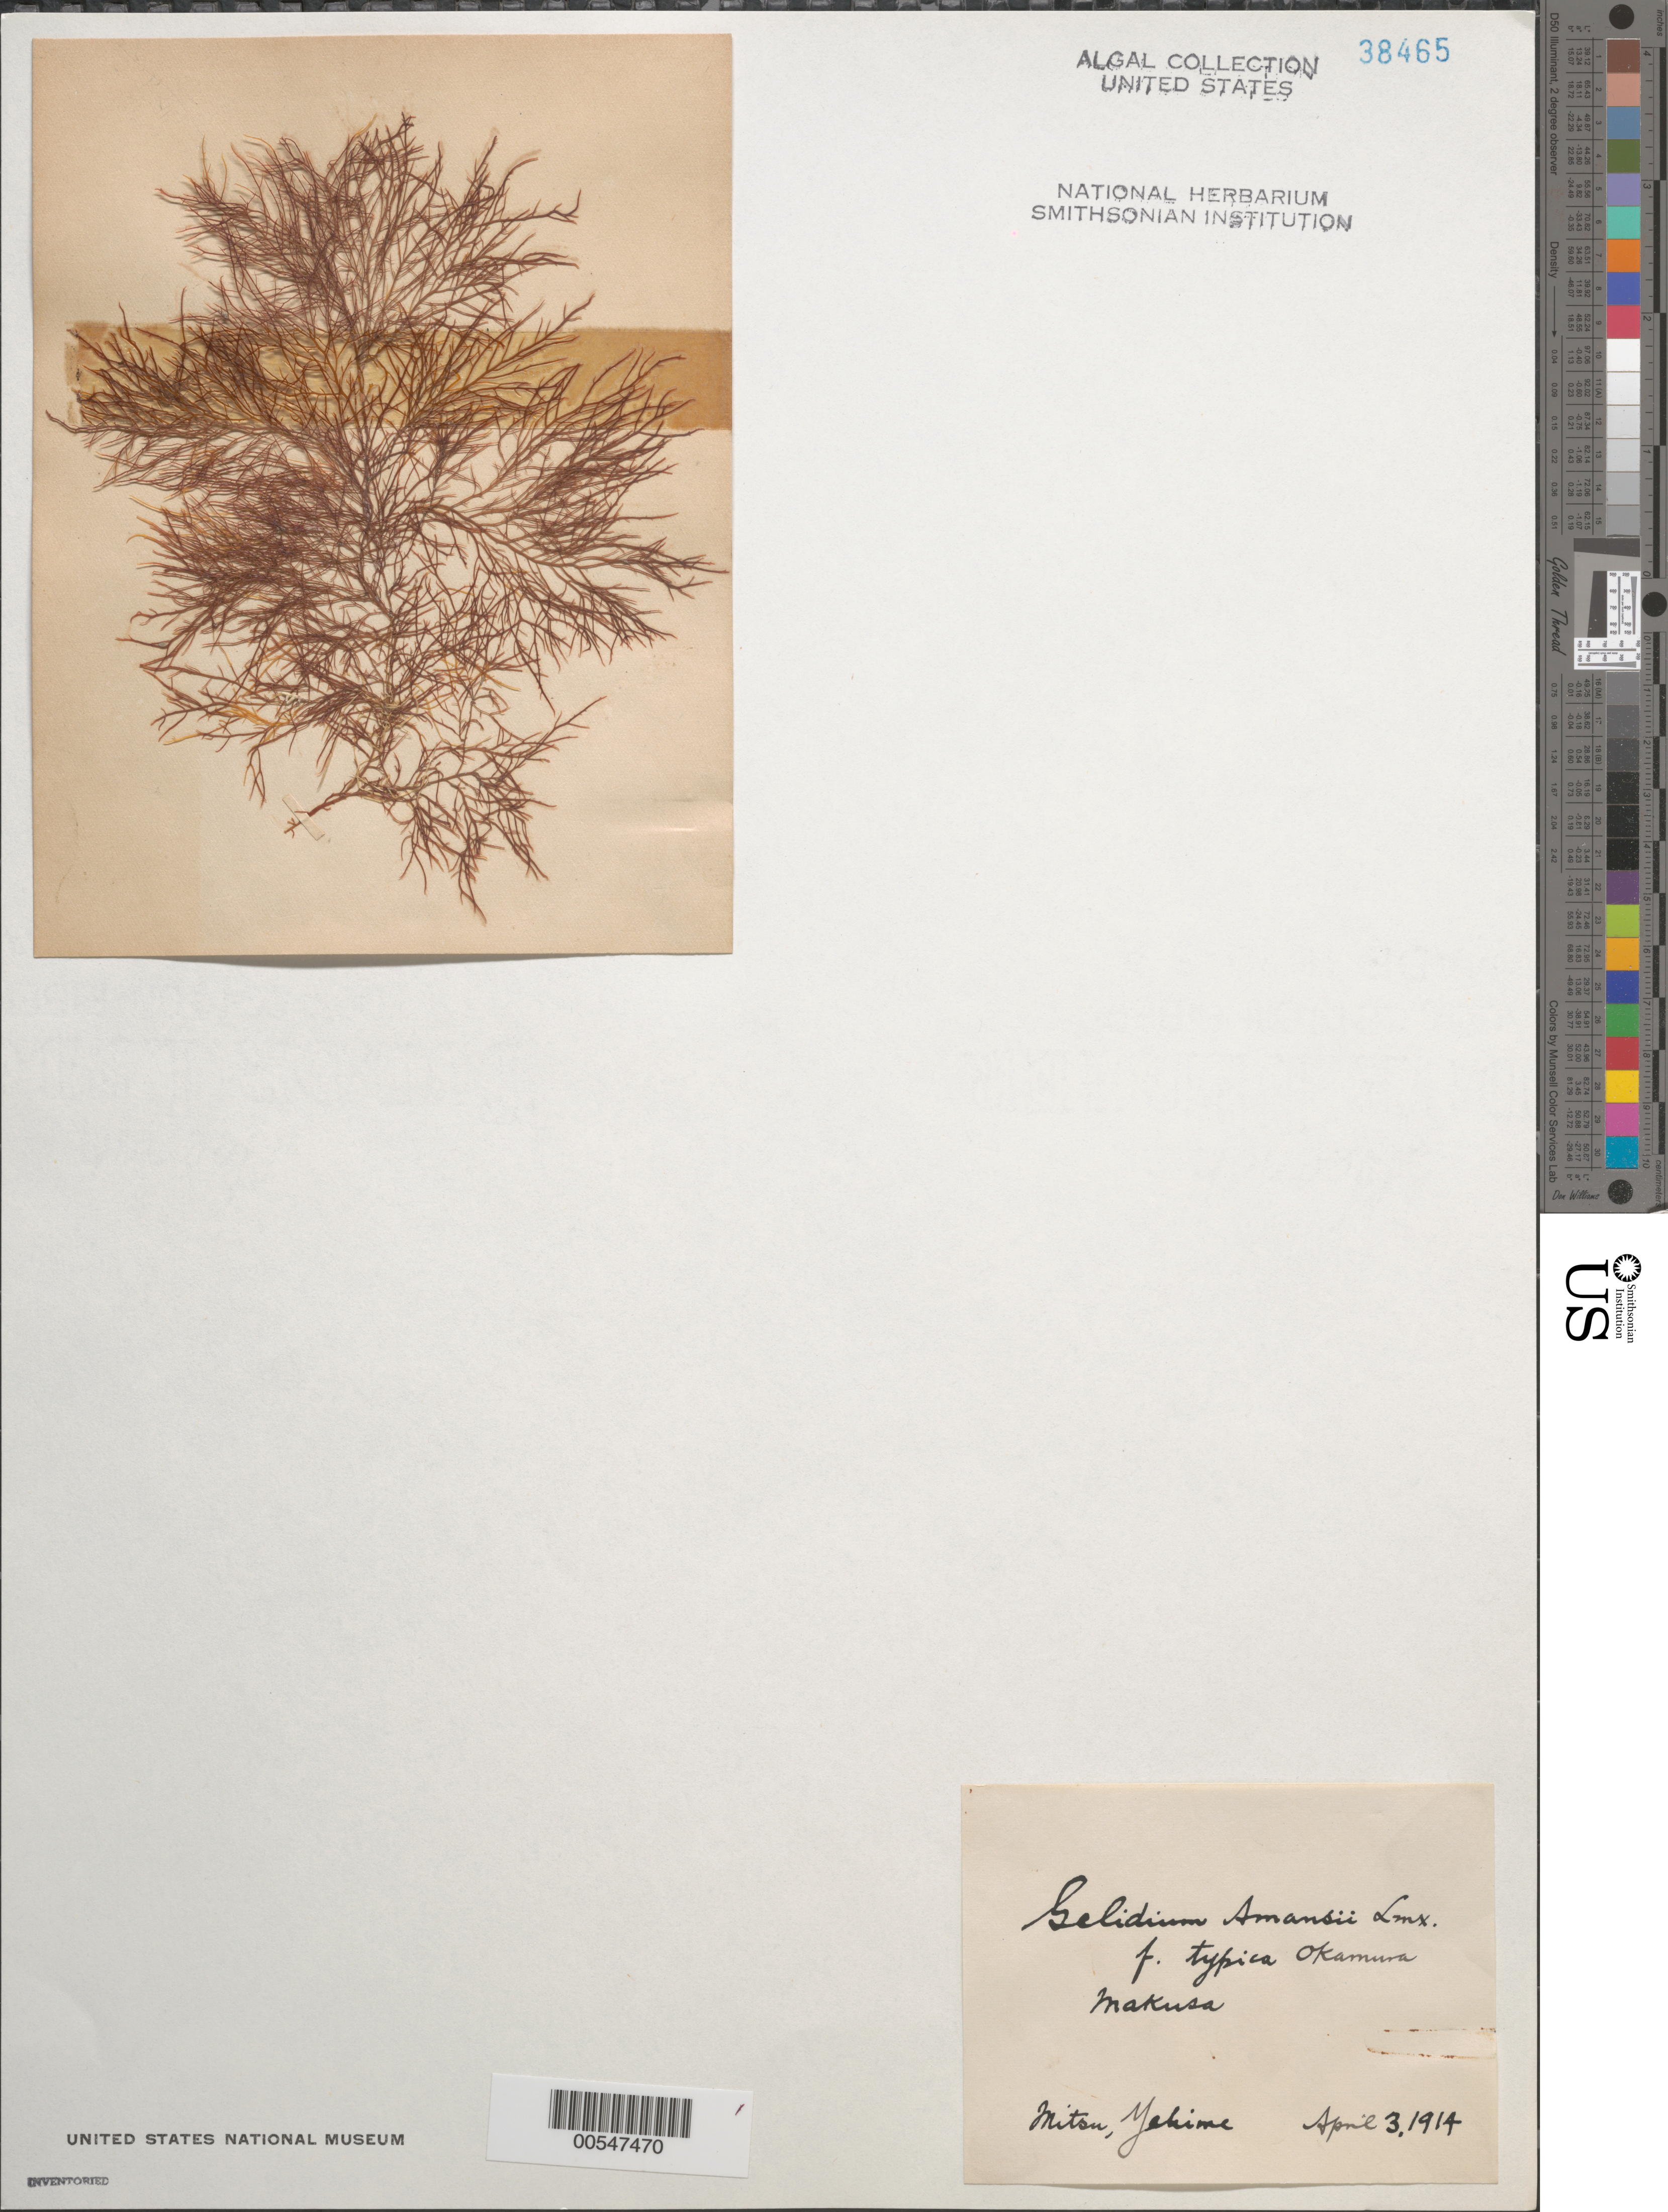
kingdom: Plantae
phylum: Rhodophyta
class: Florideophyceae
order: Gelidiales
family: Gelidiaceae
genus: Gelidium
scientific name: Gelidium amansii f. typica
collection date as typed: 03 Apr 1914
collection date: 1914-04-03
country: Japan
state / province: Ehime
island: Shikoku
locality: Mitsu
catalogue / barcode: US 38465